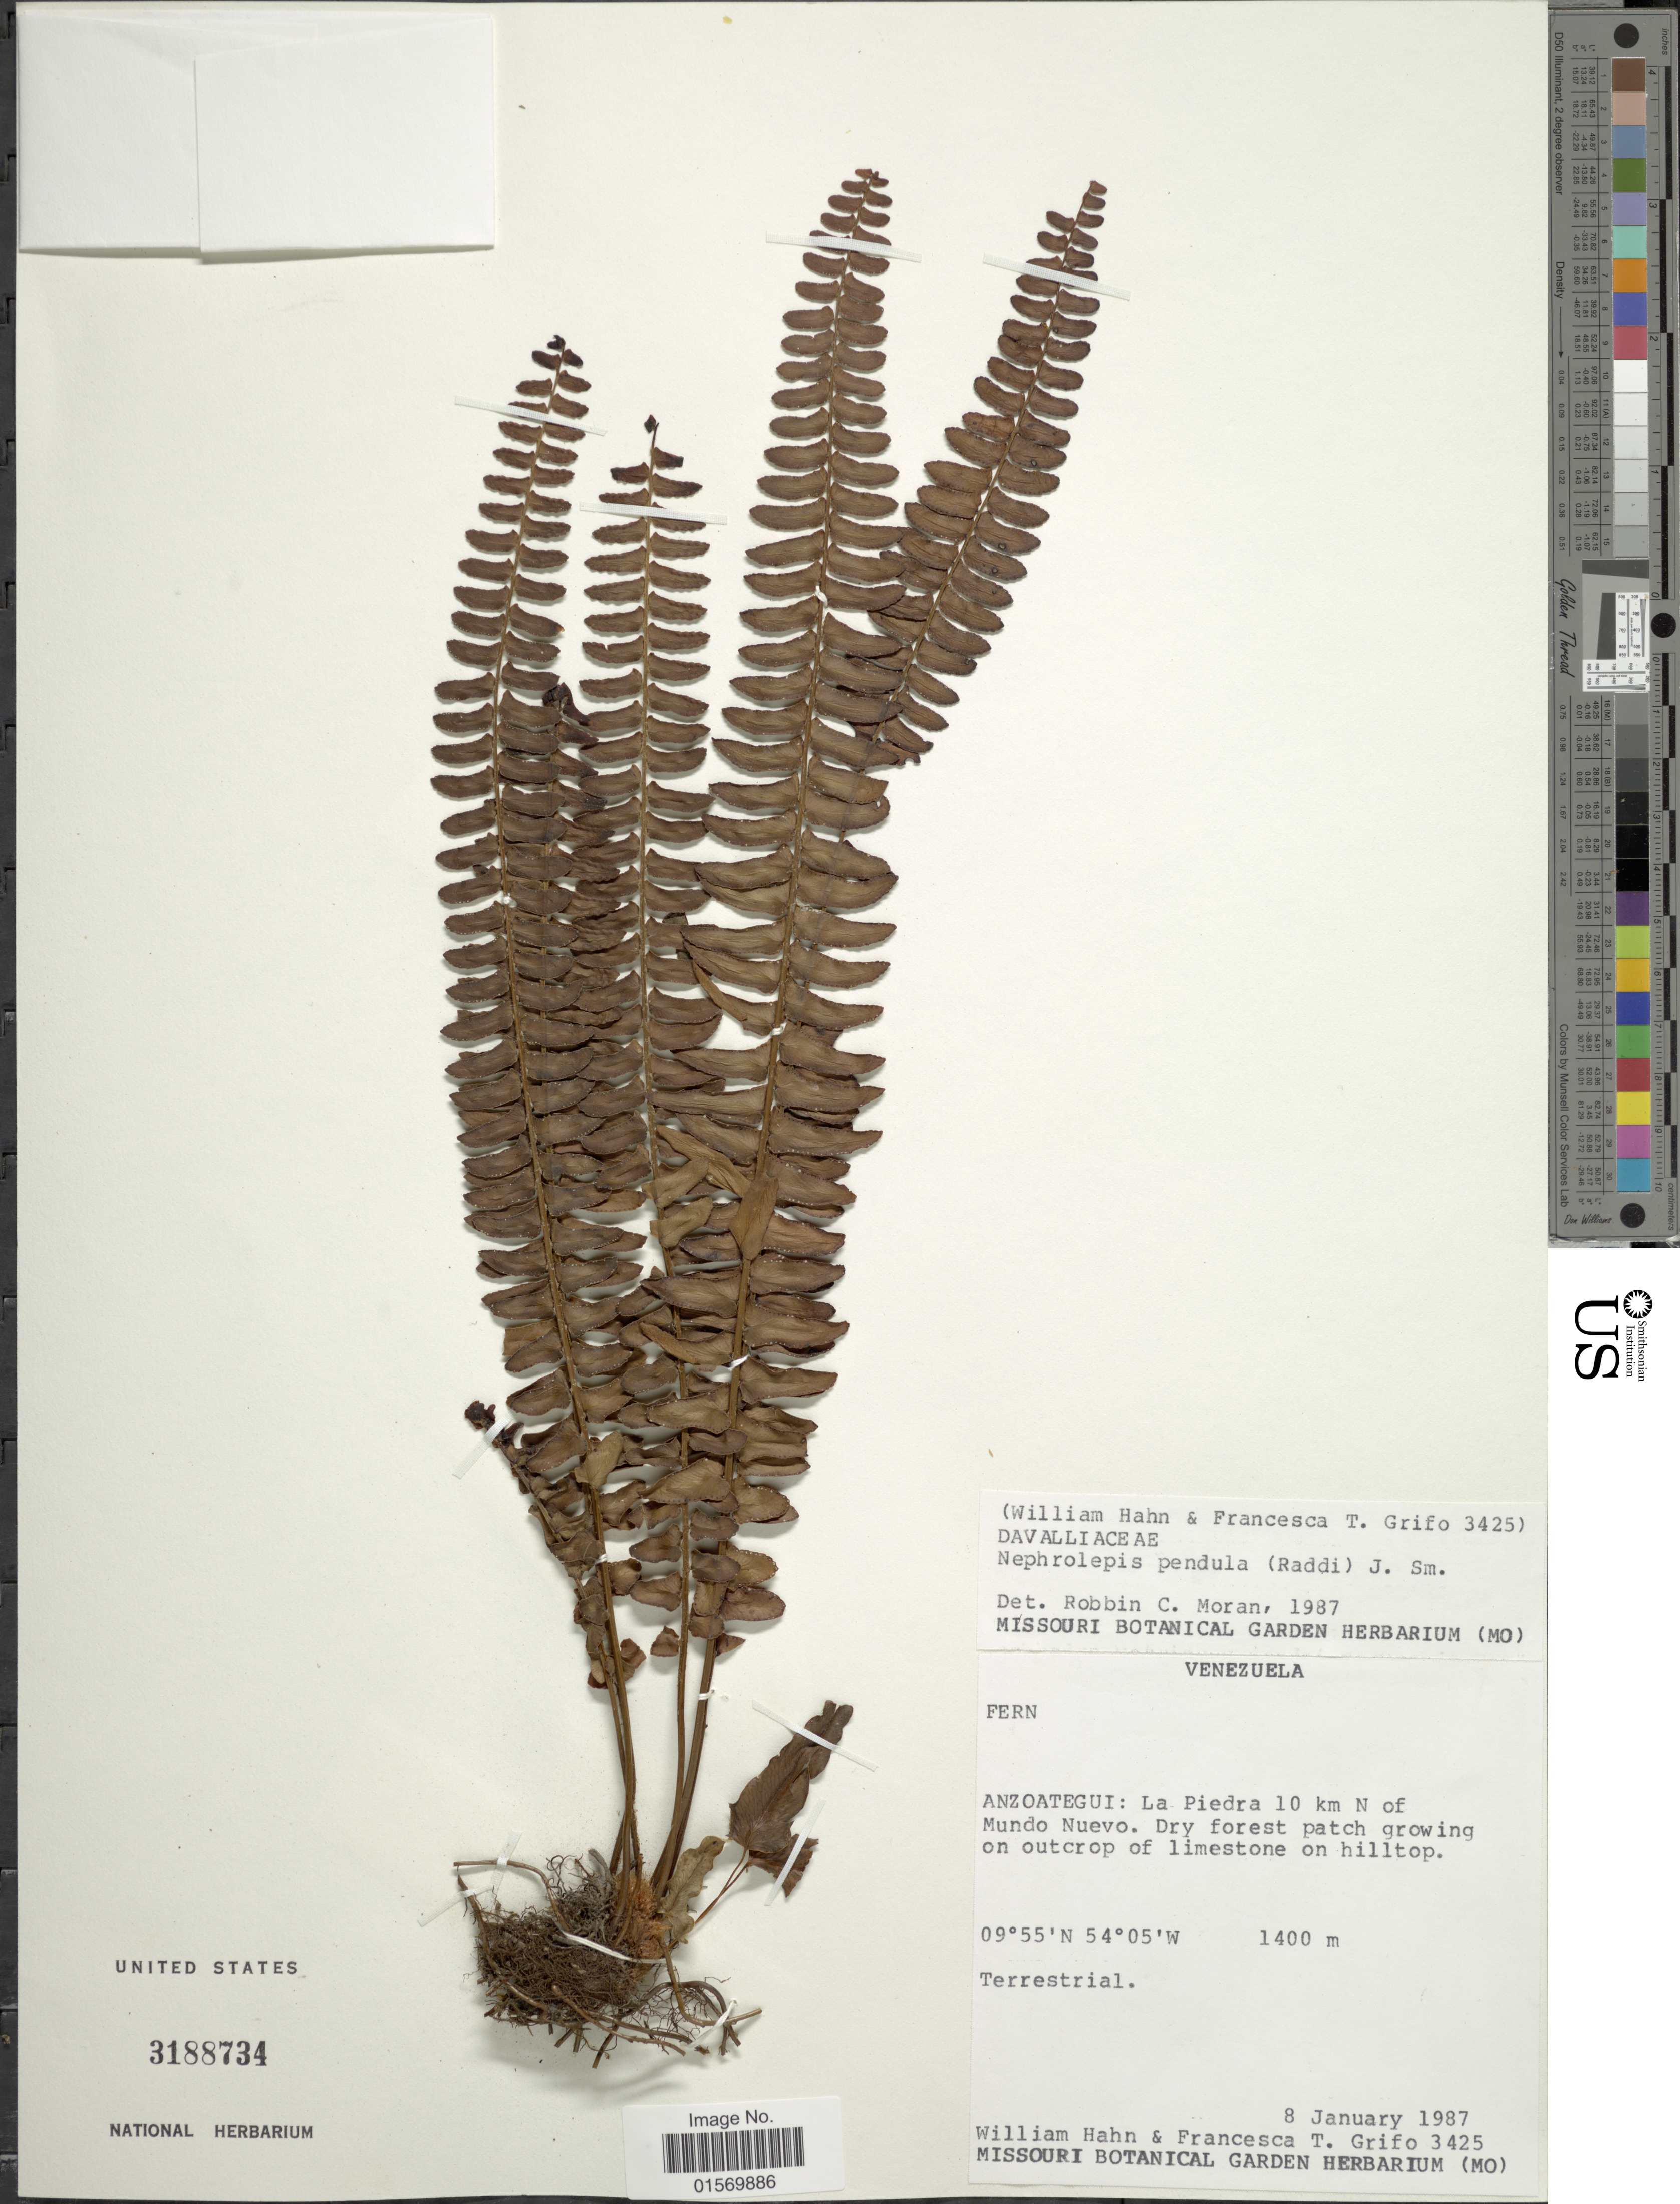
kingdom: Plantae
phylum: Tracheophyta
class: Polypodiopsida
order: Polypodiales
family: Nephrolepidaceae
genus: Nephrolepis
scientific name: Nephrolepis pendula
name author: (Raddi) J. Sm.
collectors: W. J. Hahn & F. Grifo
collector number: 3425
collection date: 1987-01-08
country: Venezuela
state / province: Anzoategui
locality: La Piedra 10 km N of Mundo Nuevo, on outcrop of limestine hilltop.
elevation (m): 1400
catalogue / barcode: US 3188734